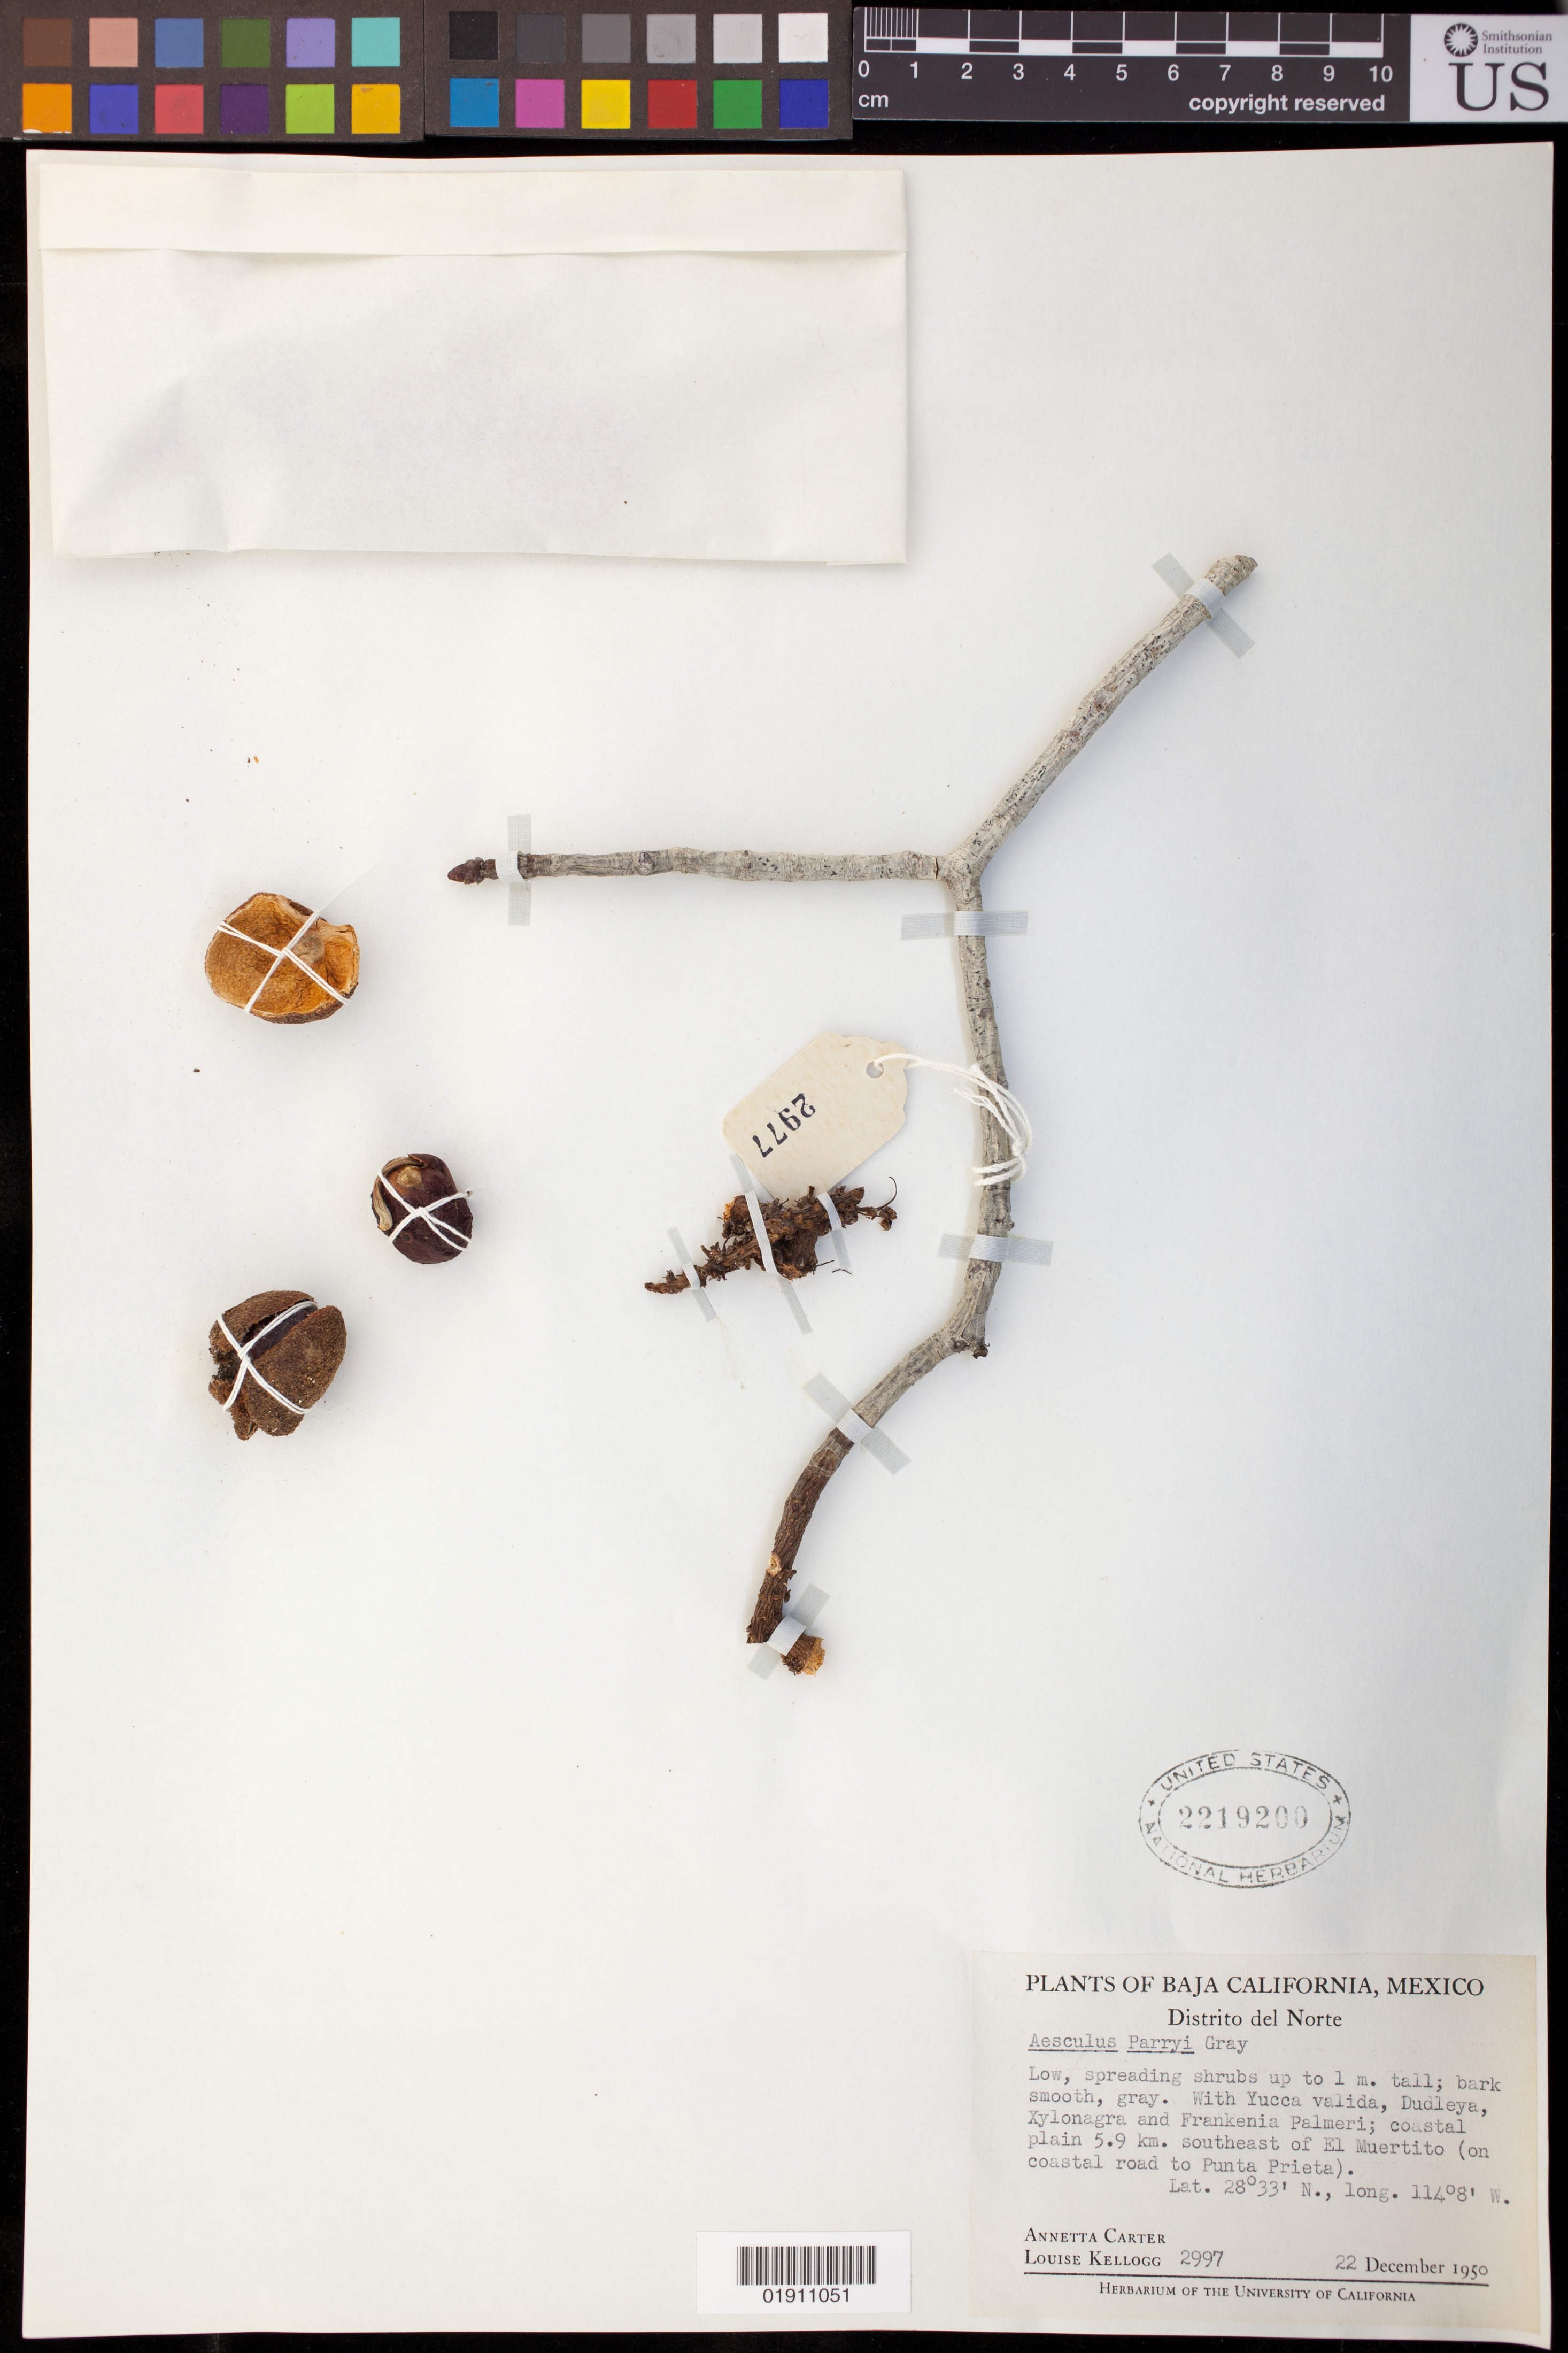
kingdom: Plantae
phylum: Tracheophyta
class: Magnoliopsida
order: Sapindales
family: Sapindaceae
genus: Aesculus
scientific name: Aesculus parryi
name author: A. Gray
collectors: A. M. Carter & L. Kellogg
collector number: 2997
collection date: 1950-12-22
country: Mexico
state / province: Baja California Norte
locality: Coastal plain 5.9 km. southeast of El Muertito (on coastal road to Punta Prieta)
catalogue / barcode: US 2219200